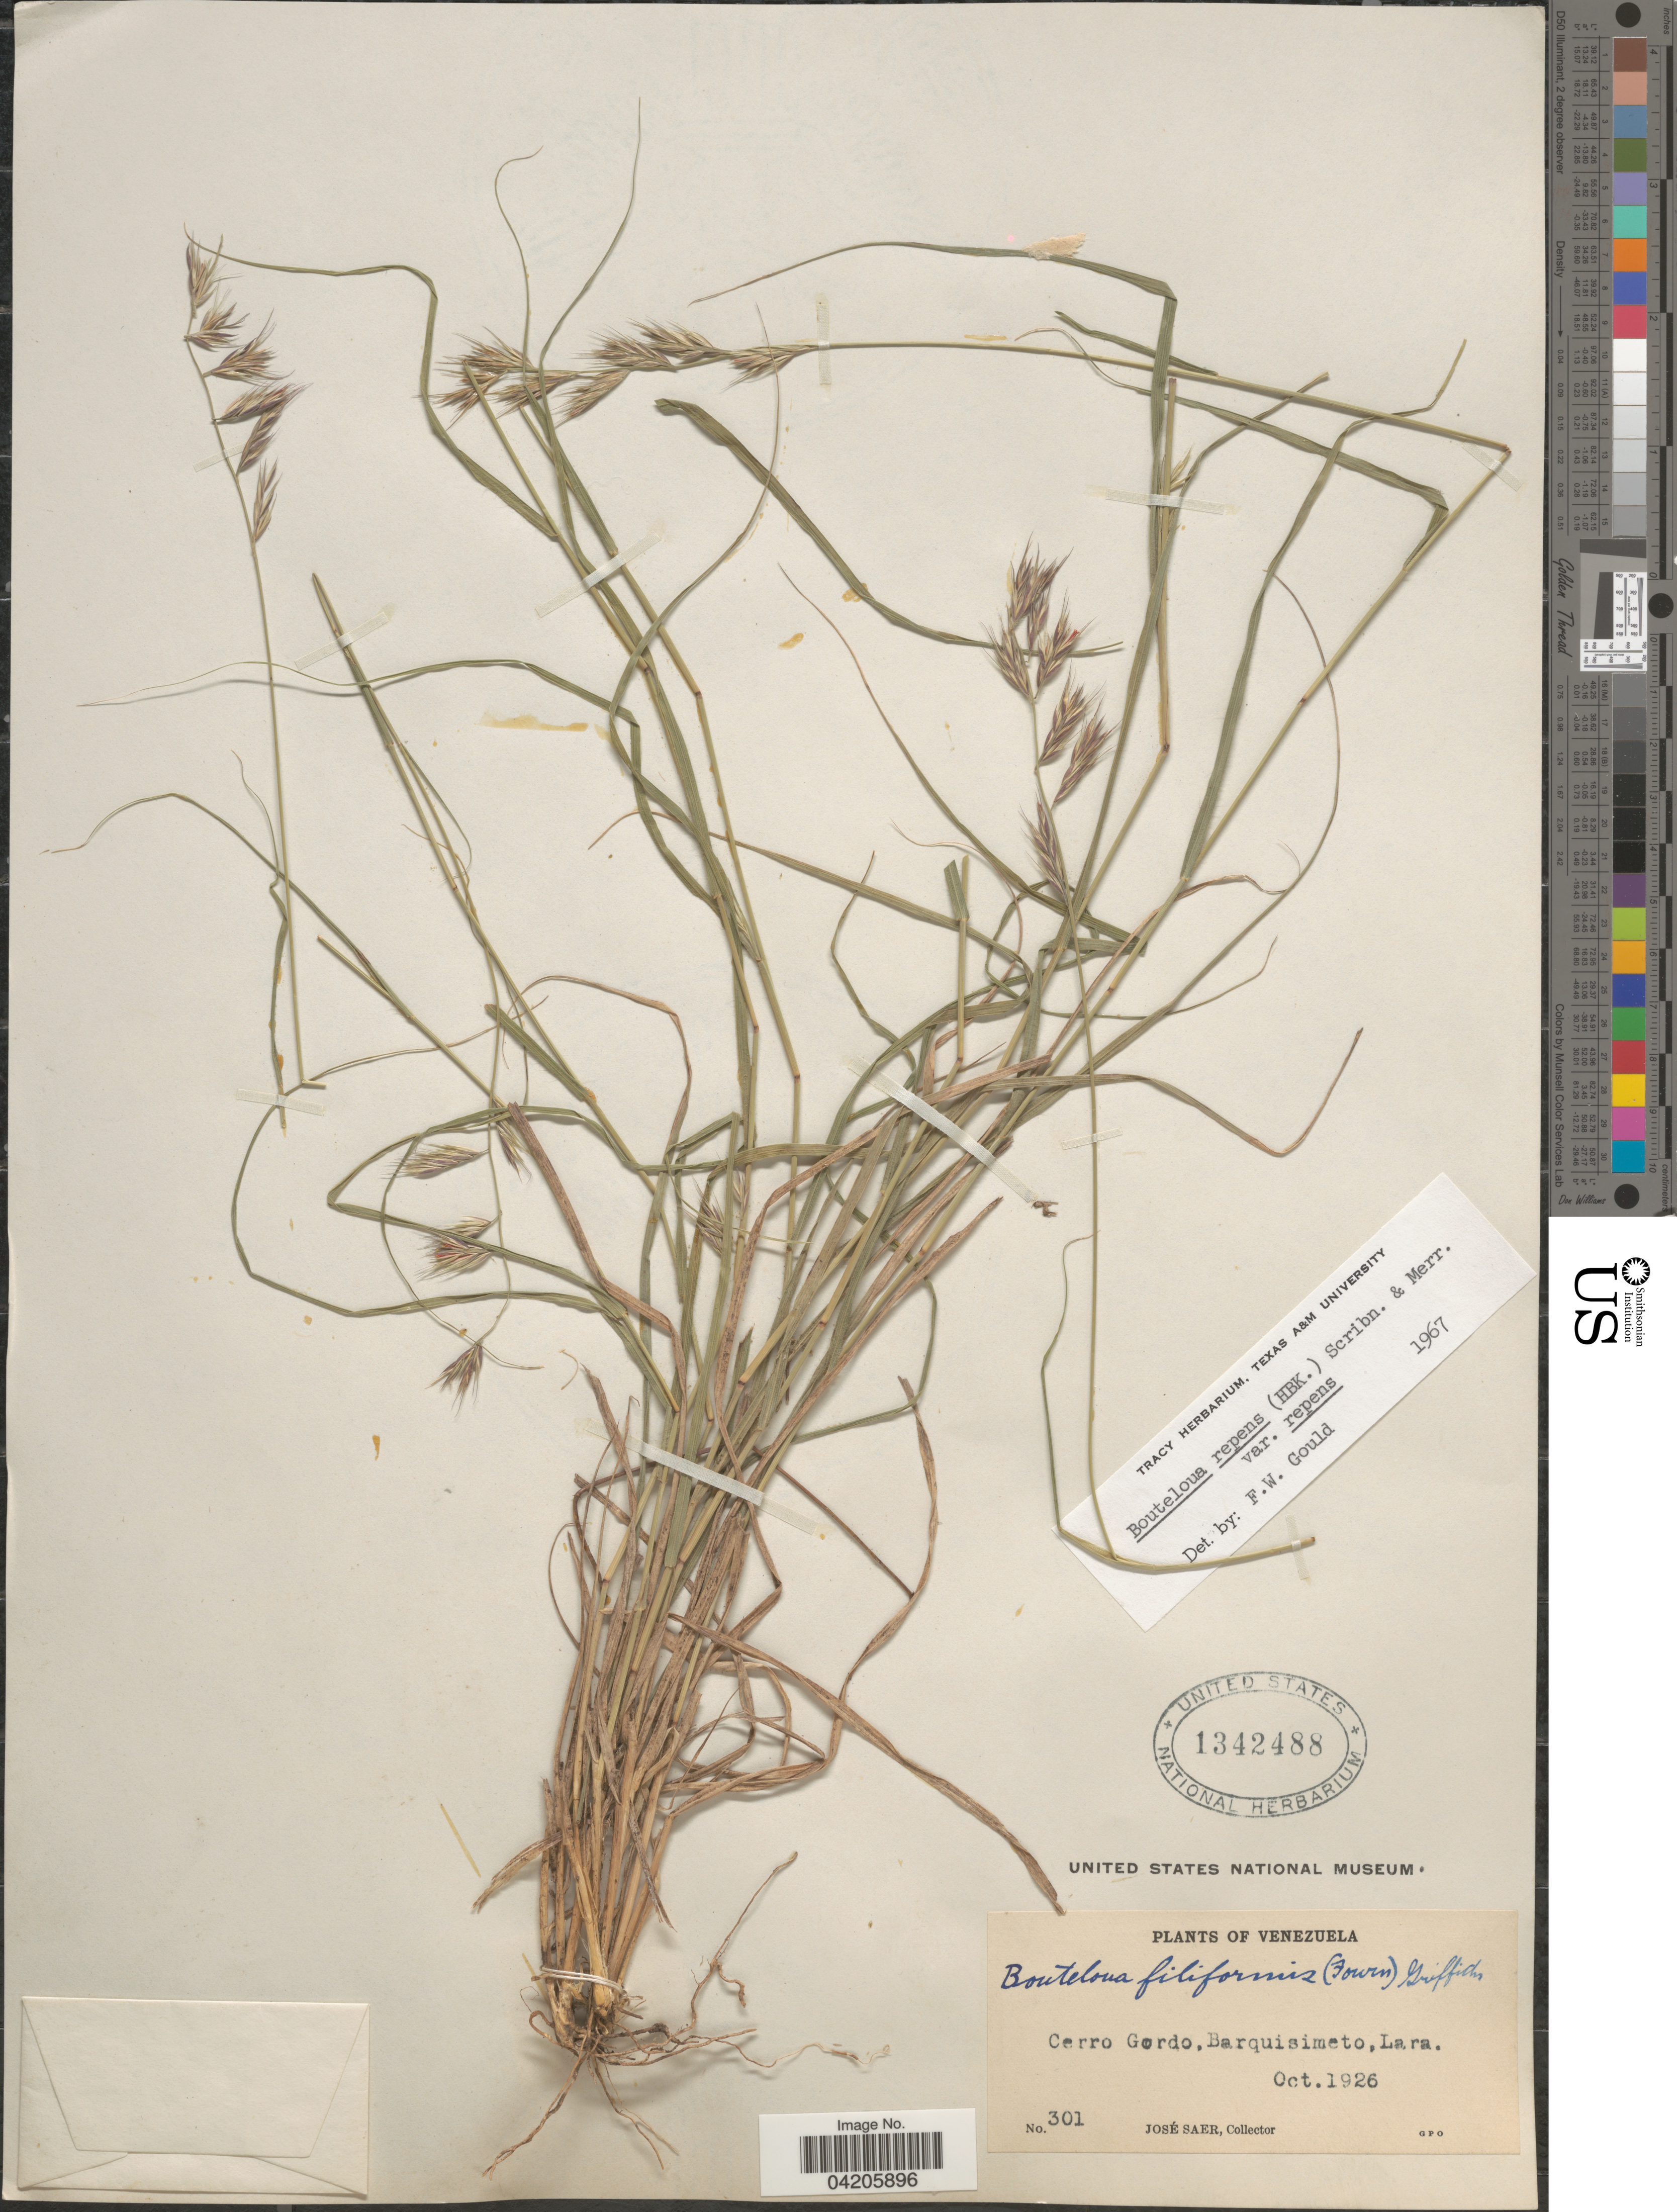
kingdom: Plantae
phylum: Tracheophyta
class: Liliopsida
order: Poales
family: Poaceae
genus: Bouteloua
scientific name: Bouteloua repens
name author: (Kunth) Scribn. & Merr.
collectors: J. Saer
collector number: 301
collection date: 1926-10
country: Venezuela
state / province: Lara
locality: Cerro Gordo, Barquisimeto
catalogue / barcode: US 1342488